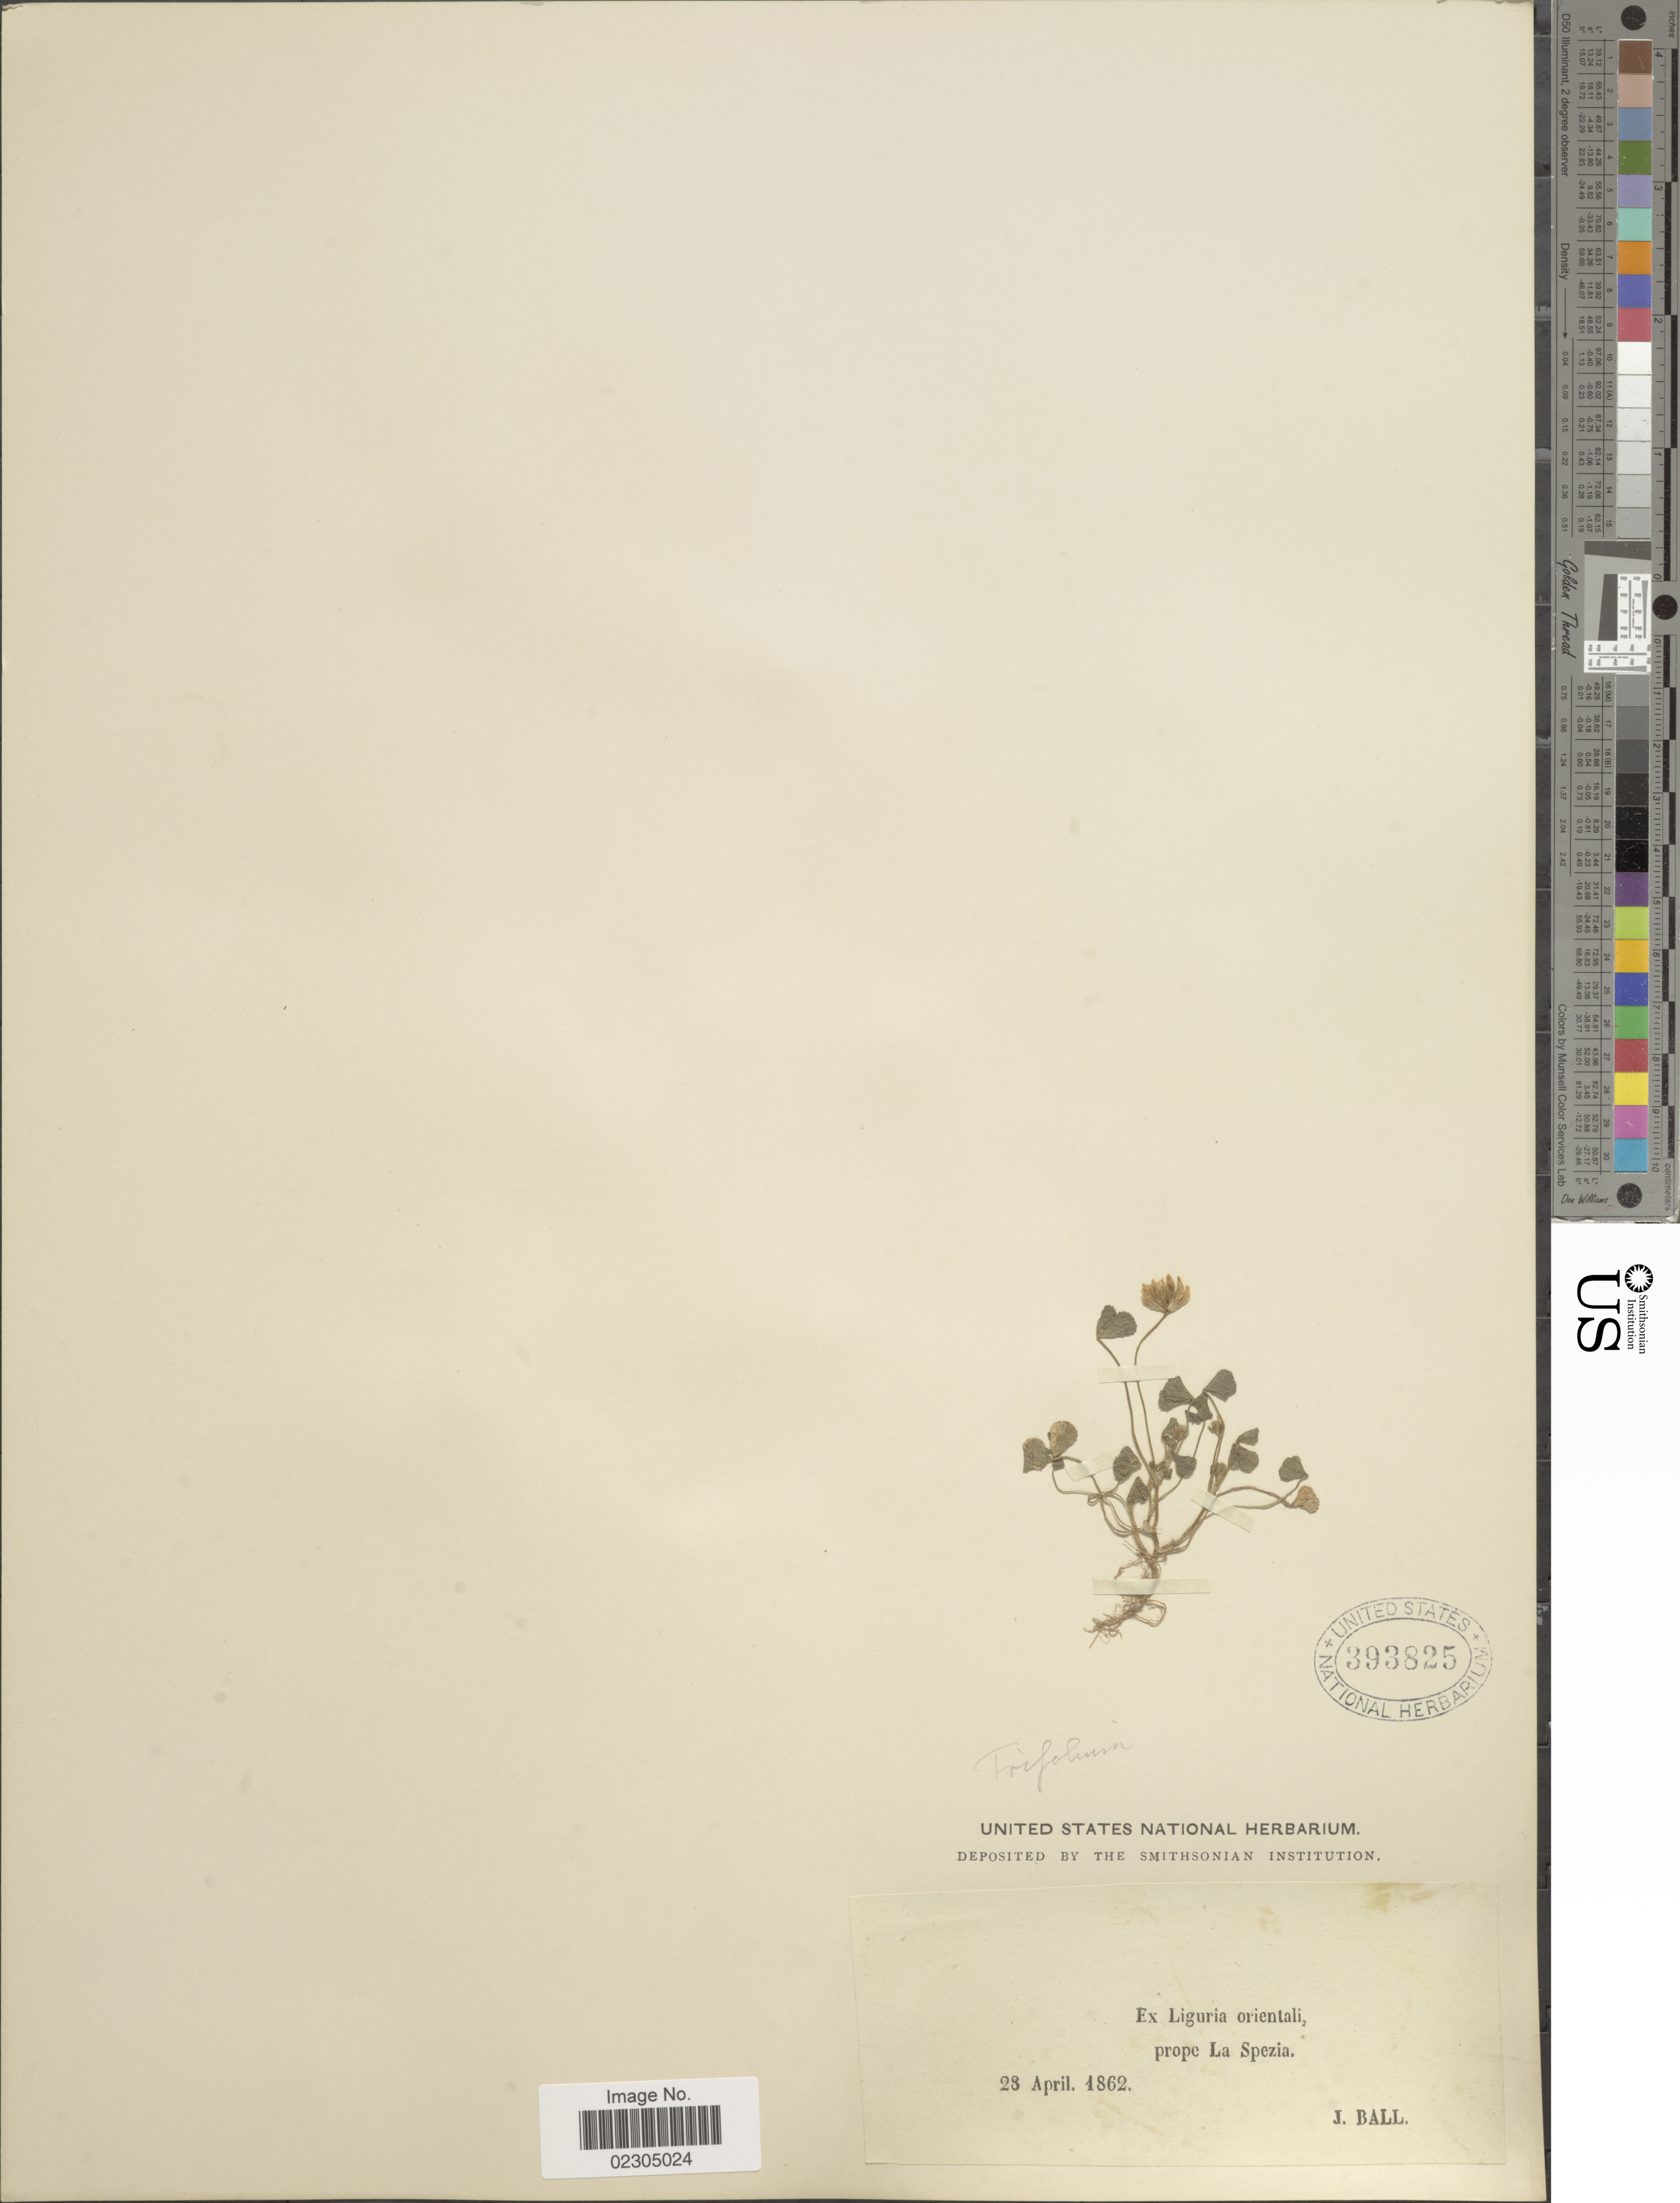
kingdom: Plantae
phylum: Tracheophyta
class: Magnoliopsida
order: Fabales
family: Fabaceae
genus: Trifolium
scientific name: Trifolium sp.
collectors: J. Ball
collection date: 1862-04-28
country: Italy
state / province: Liguria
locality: Ex Liguria oriental, prope La Spezia.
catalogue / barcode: US 393825